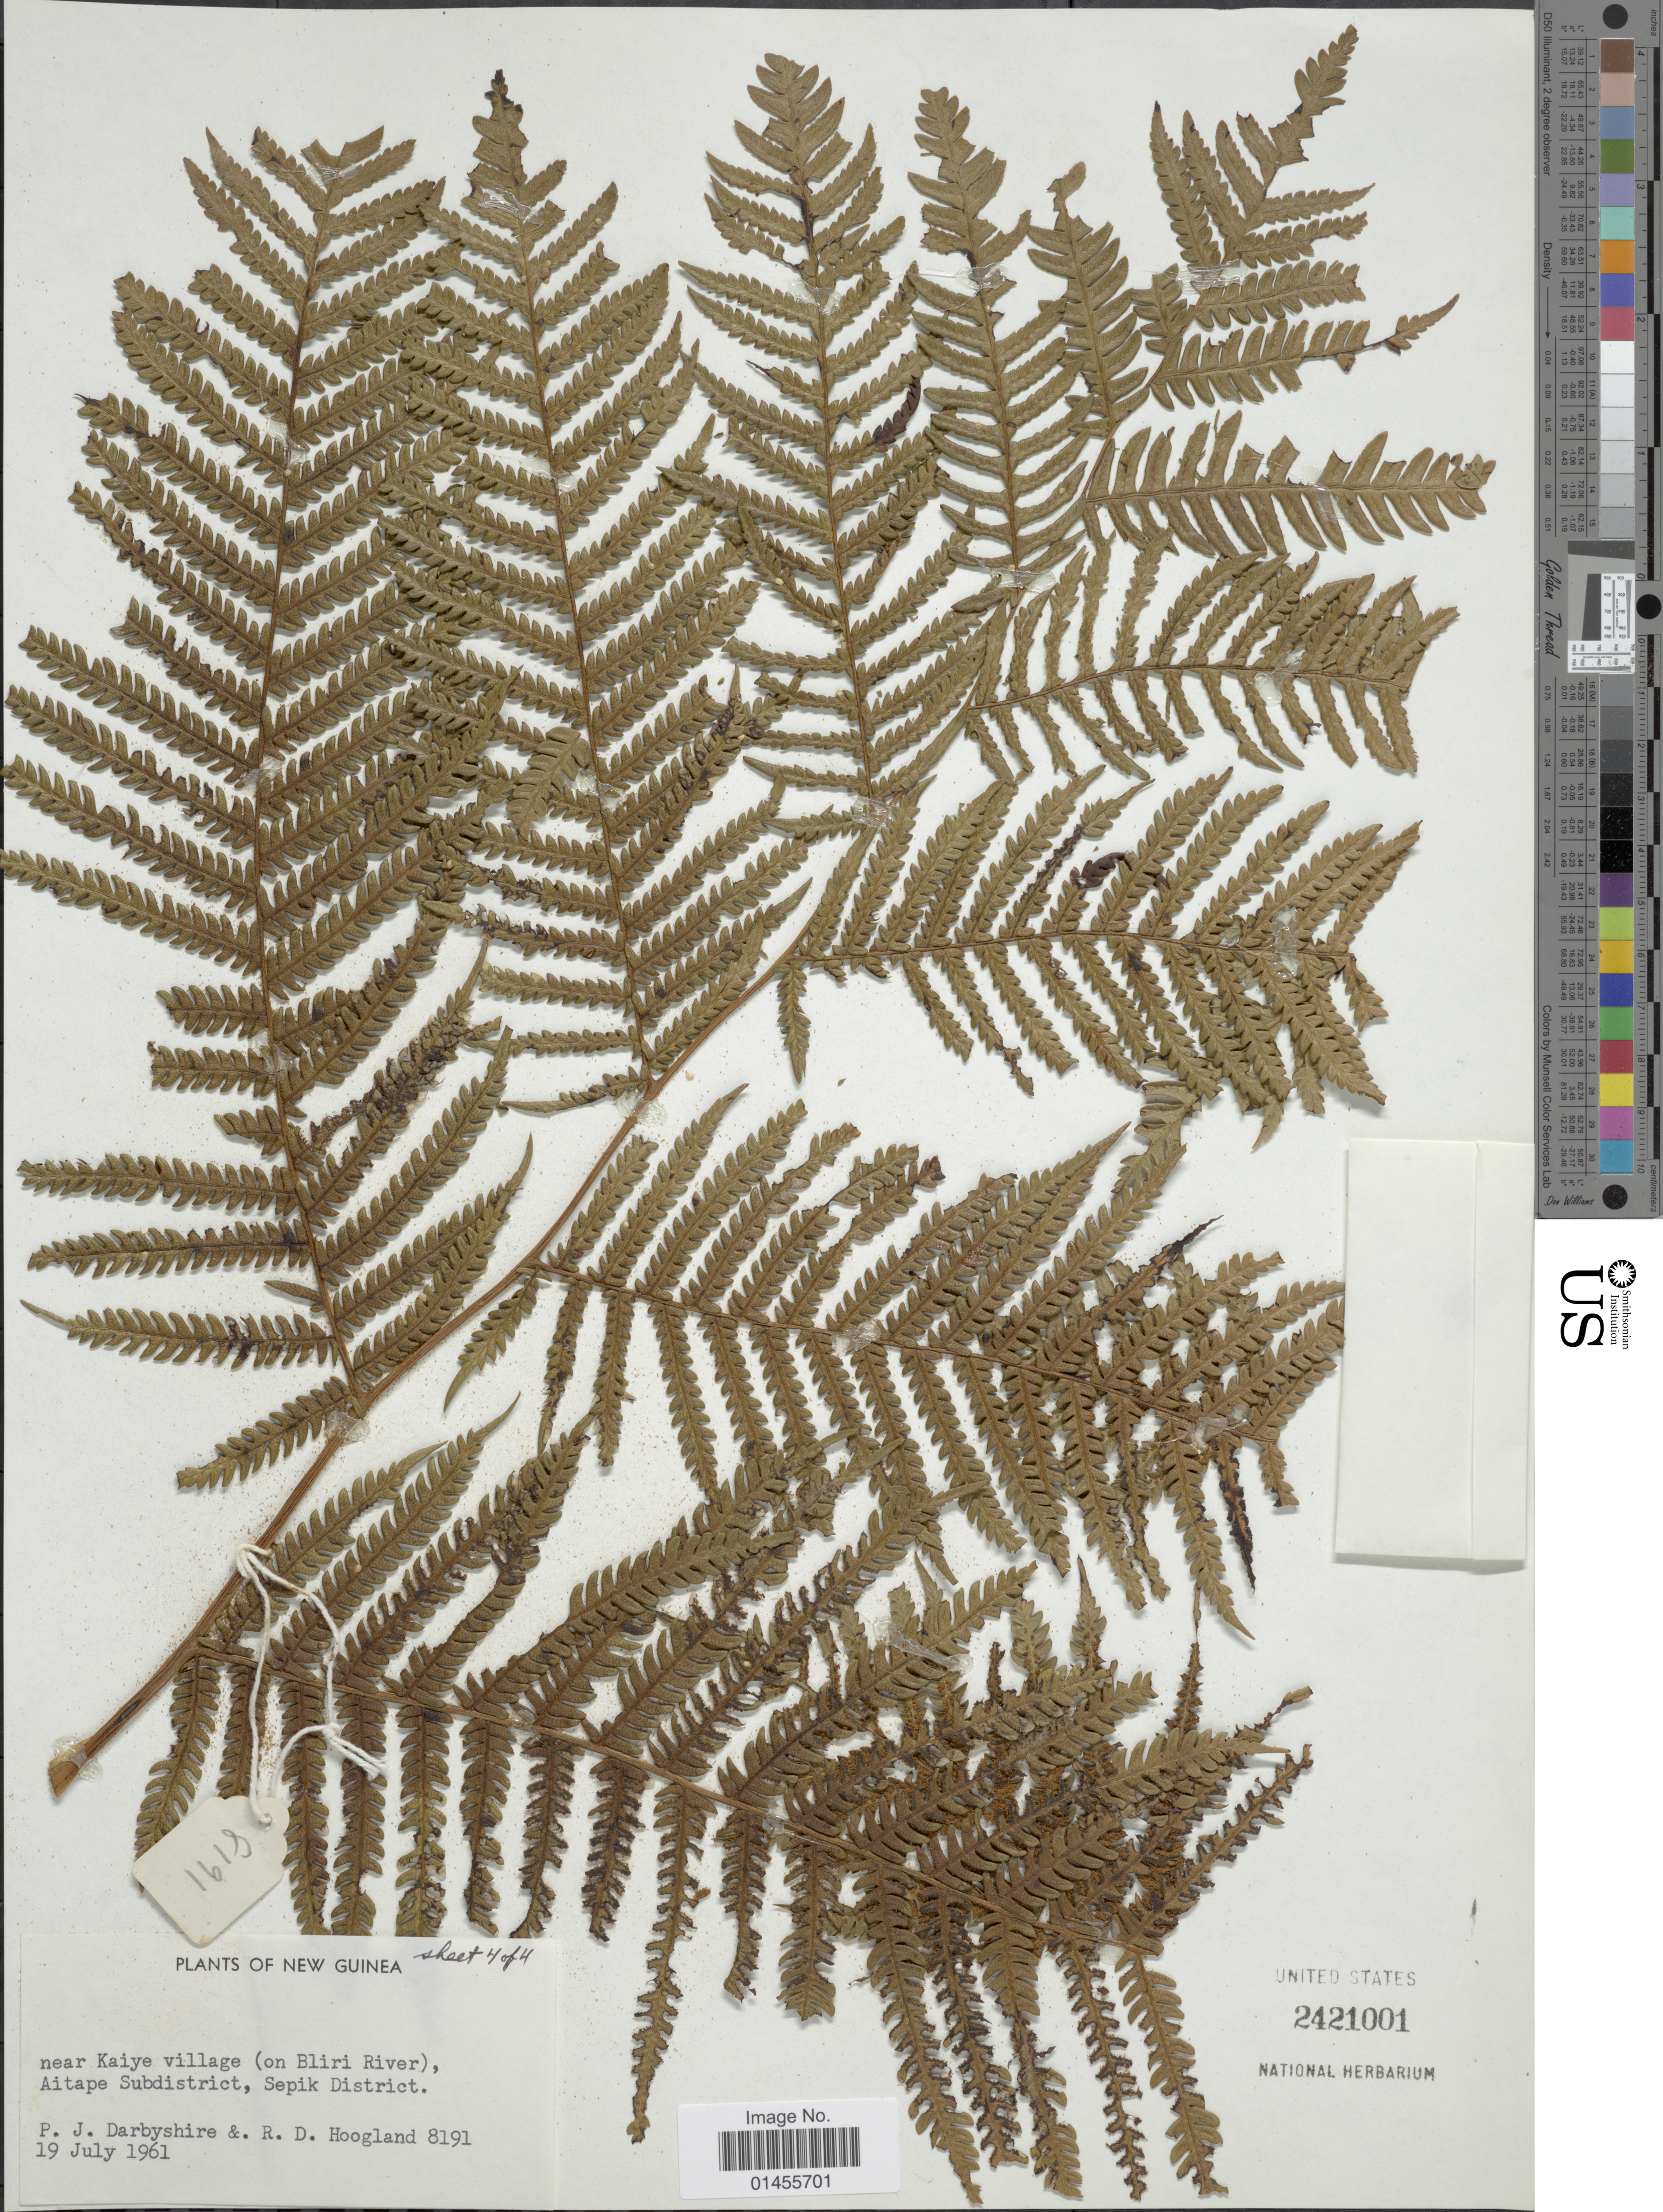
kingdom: Plantae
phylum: Tracheophyta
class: Polypodiopsida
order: Cyatheales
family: Cyatheaceae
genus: Alsophila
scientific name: Alsophila sp.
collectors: P. Darbyshire & R. D. Hoogland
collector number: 8191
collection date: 1961-07-19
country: Papua New Guinea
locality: New Guinea. Near Kaiye village (om Bliri River), Aitape Subdistrict, Sepik District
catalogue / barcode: US 2421001